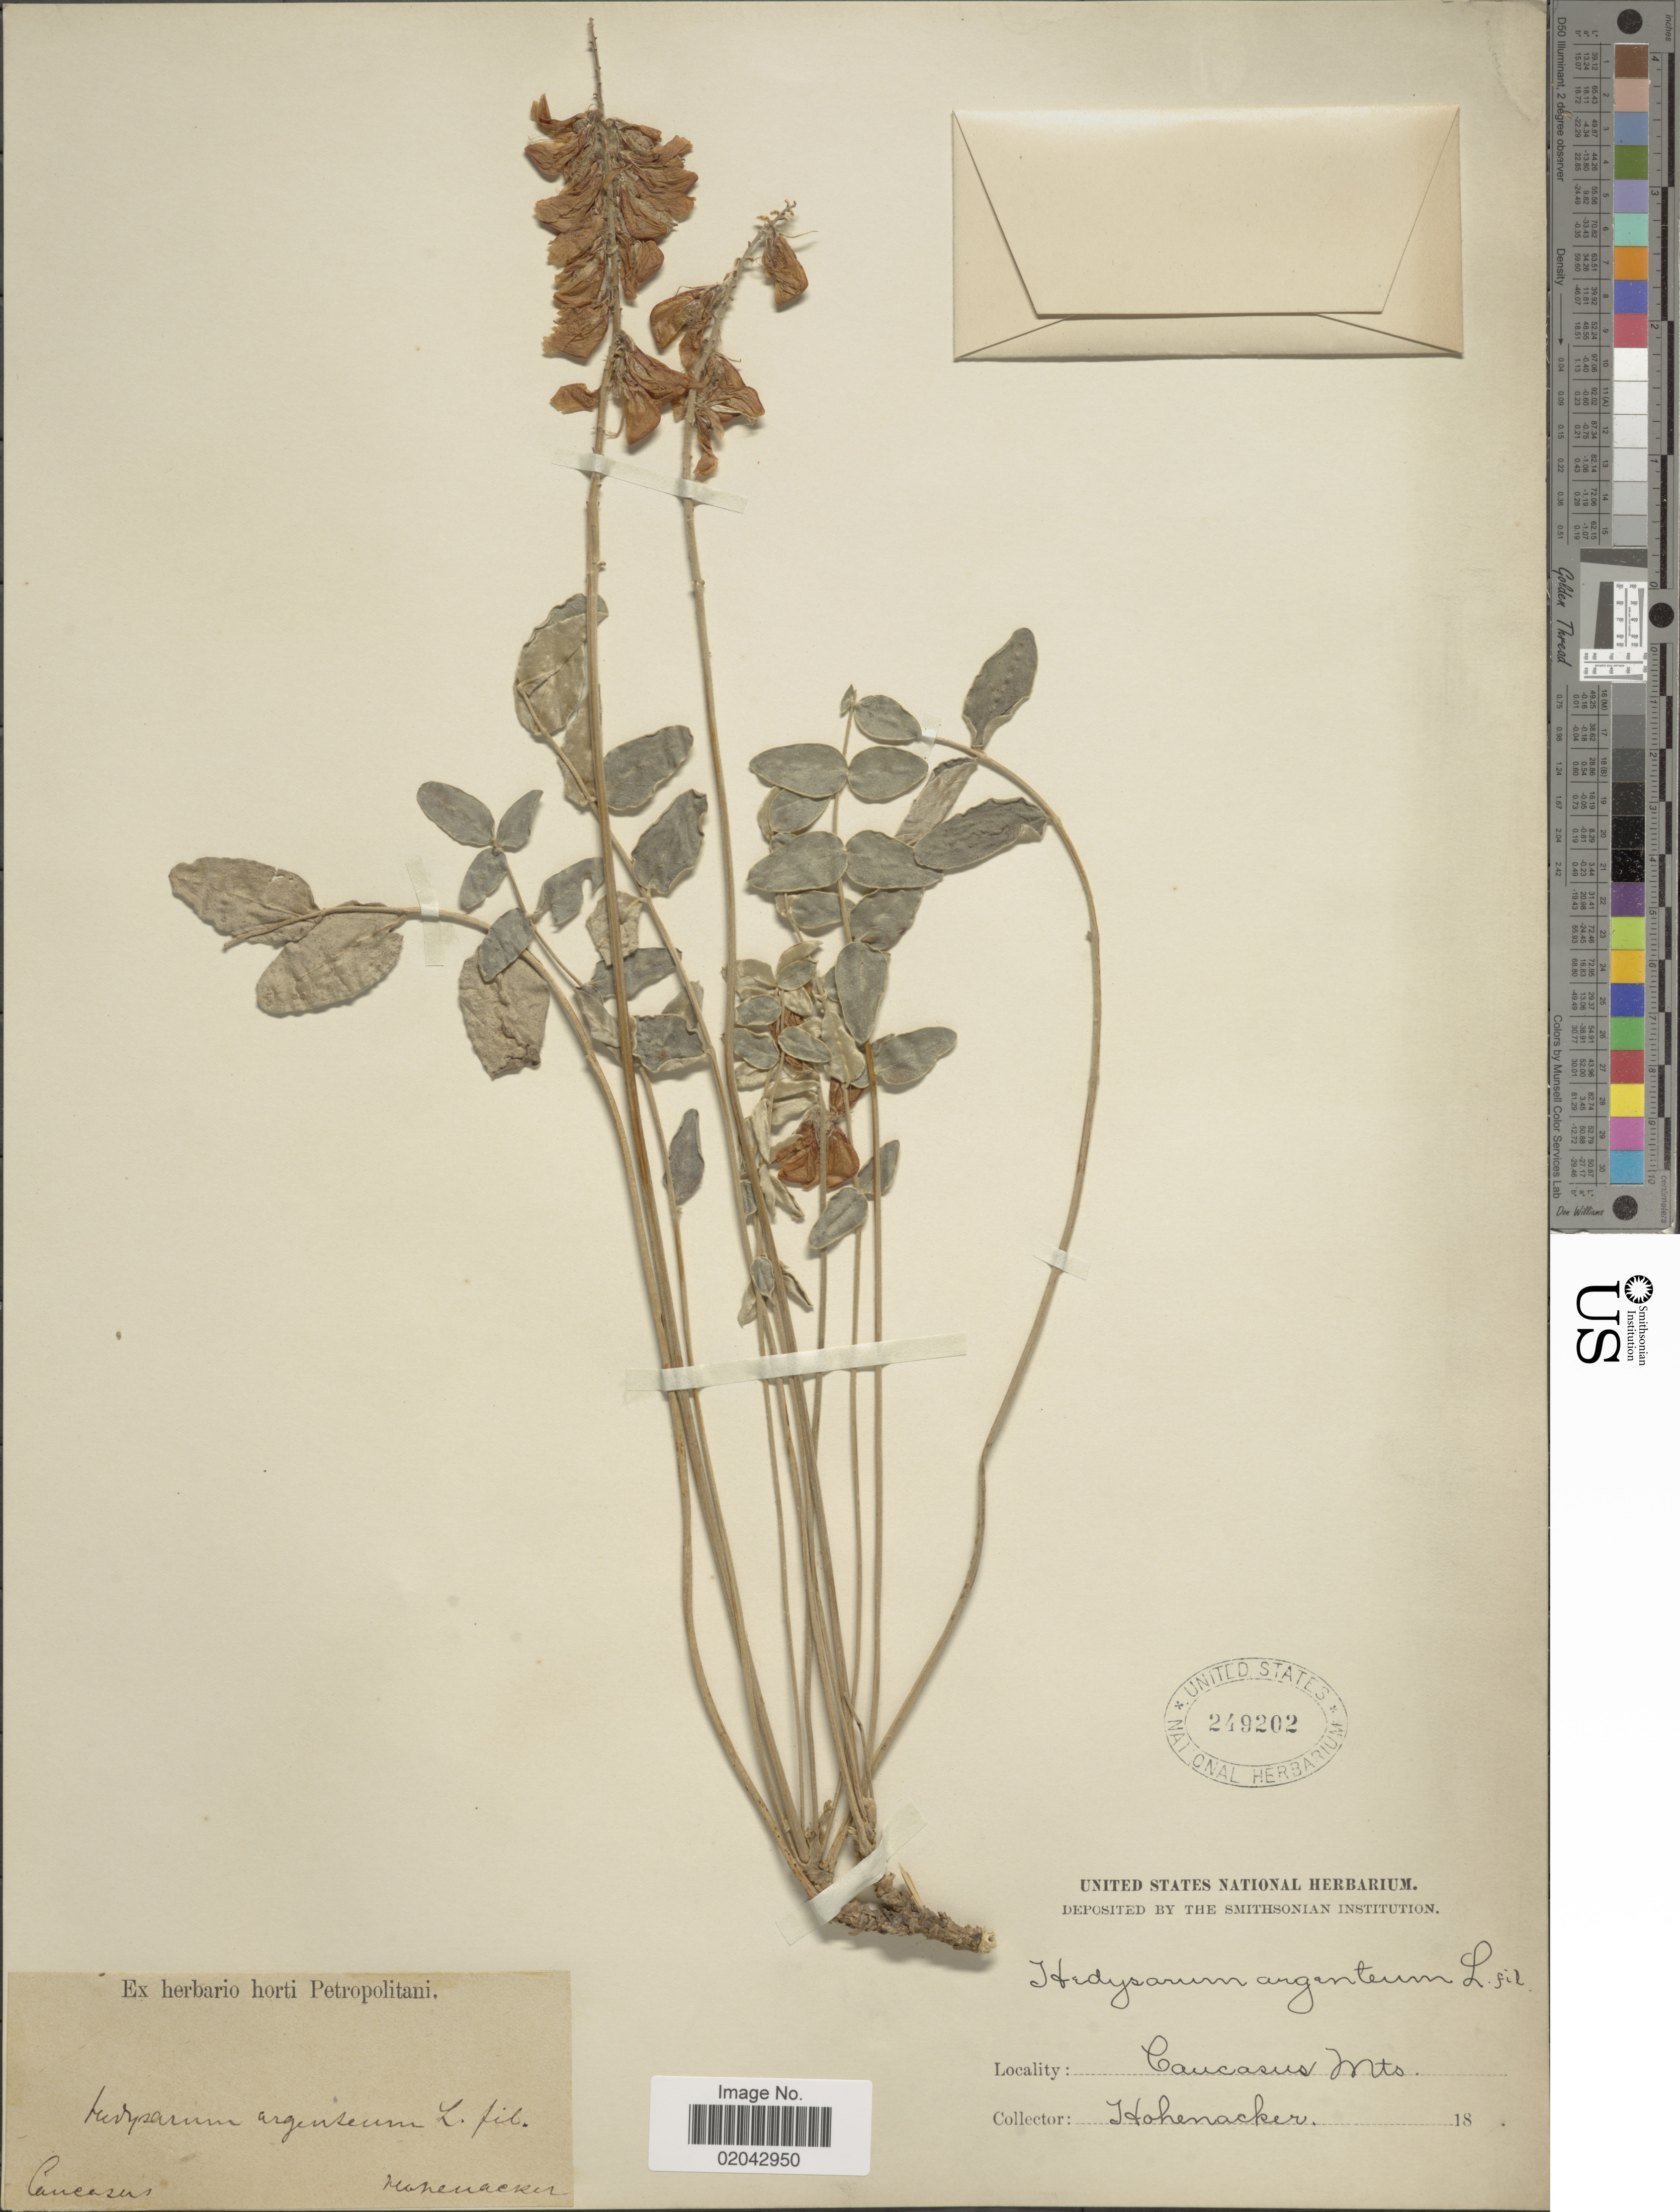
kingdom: Plantae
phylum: Tracheophyta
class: Magnoliopsida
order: Fabales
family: Fabaceae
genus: Hedysarum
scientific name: Hedysarum argenteum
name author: M. Bieb.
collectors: Hohenacker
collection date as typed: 18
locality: Caucasus Mts.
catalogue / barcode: US 249202